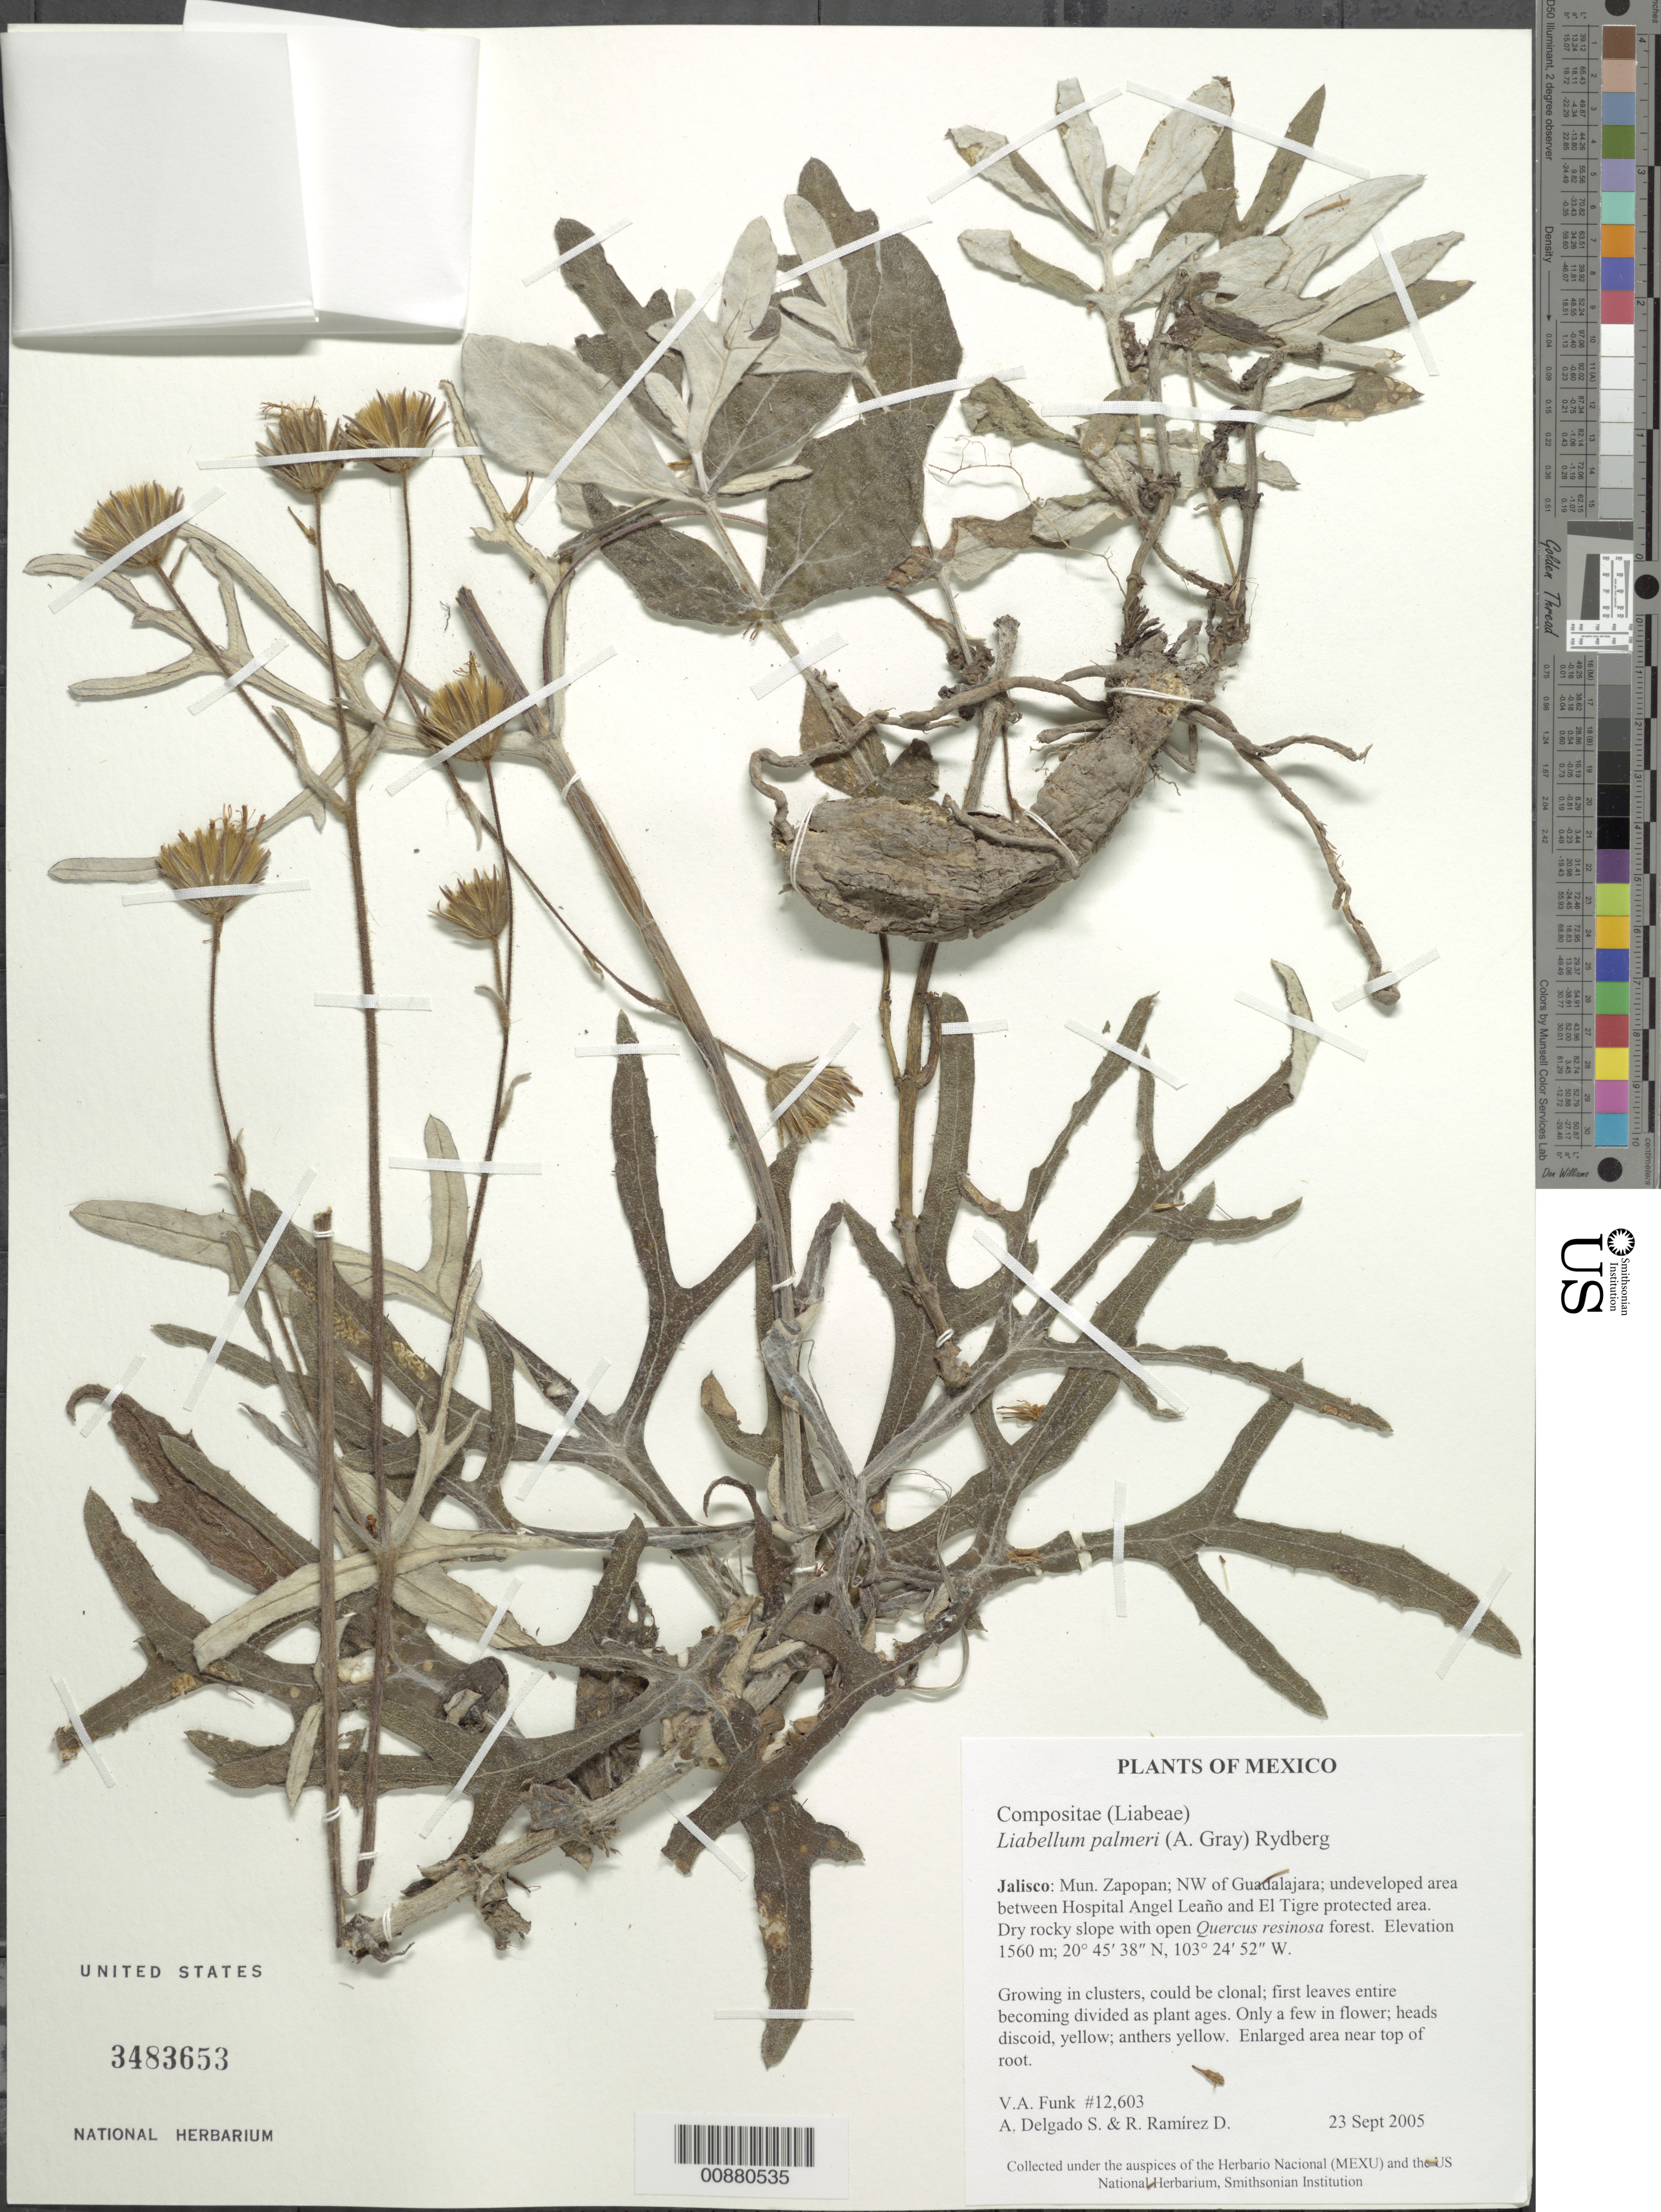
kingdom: Plantae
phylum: Tracheophyta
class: Magnoliopsida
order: Asterales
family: Asteraceae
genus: Sinclairia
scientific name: Sinclairia palmeri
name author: (A. Gray) B.L. Turner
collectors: V. Funk, A. Delgado S. & R. Ramirez D.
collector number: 12603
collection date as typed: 23 September 2005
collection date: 2005-09-23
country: Mexico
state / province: Jalisco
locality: Mun. Zapopan, NW of Guadalajara, area between Hospital Angel Leaño and El Tigre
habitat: Dry rocky slope with open Quercus resinosa forest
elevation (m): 1560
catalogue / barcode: US 3483653